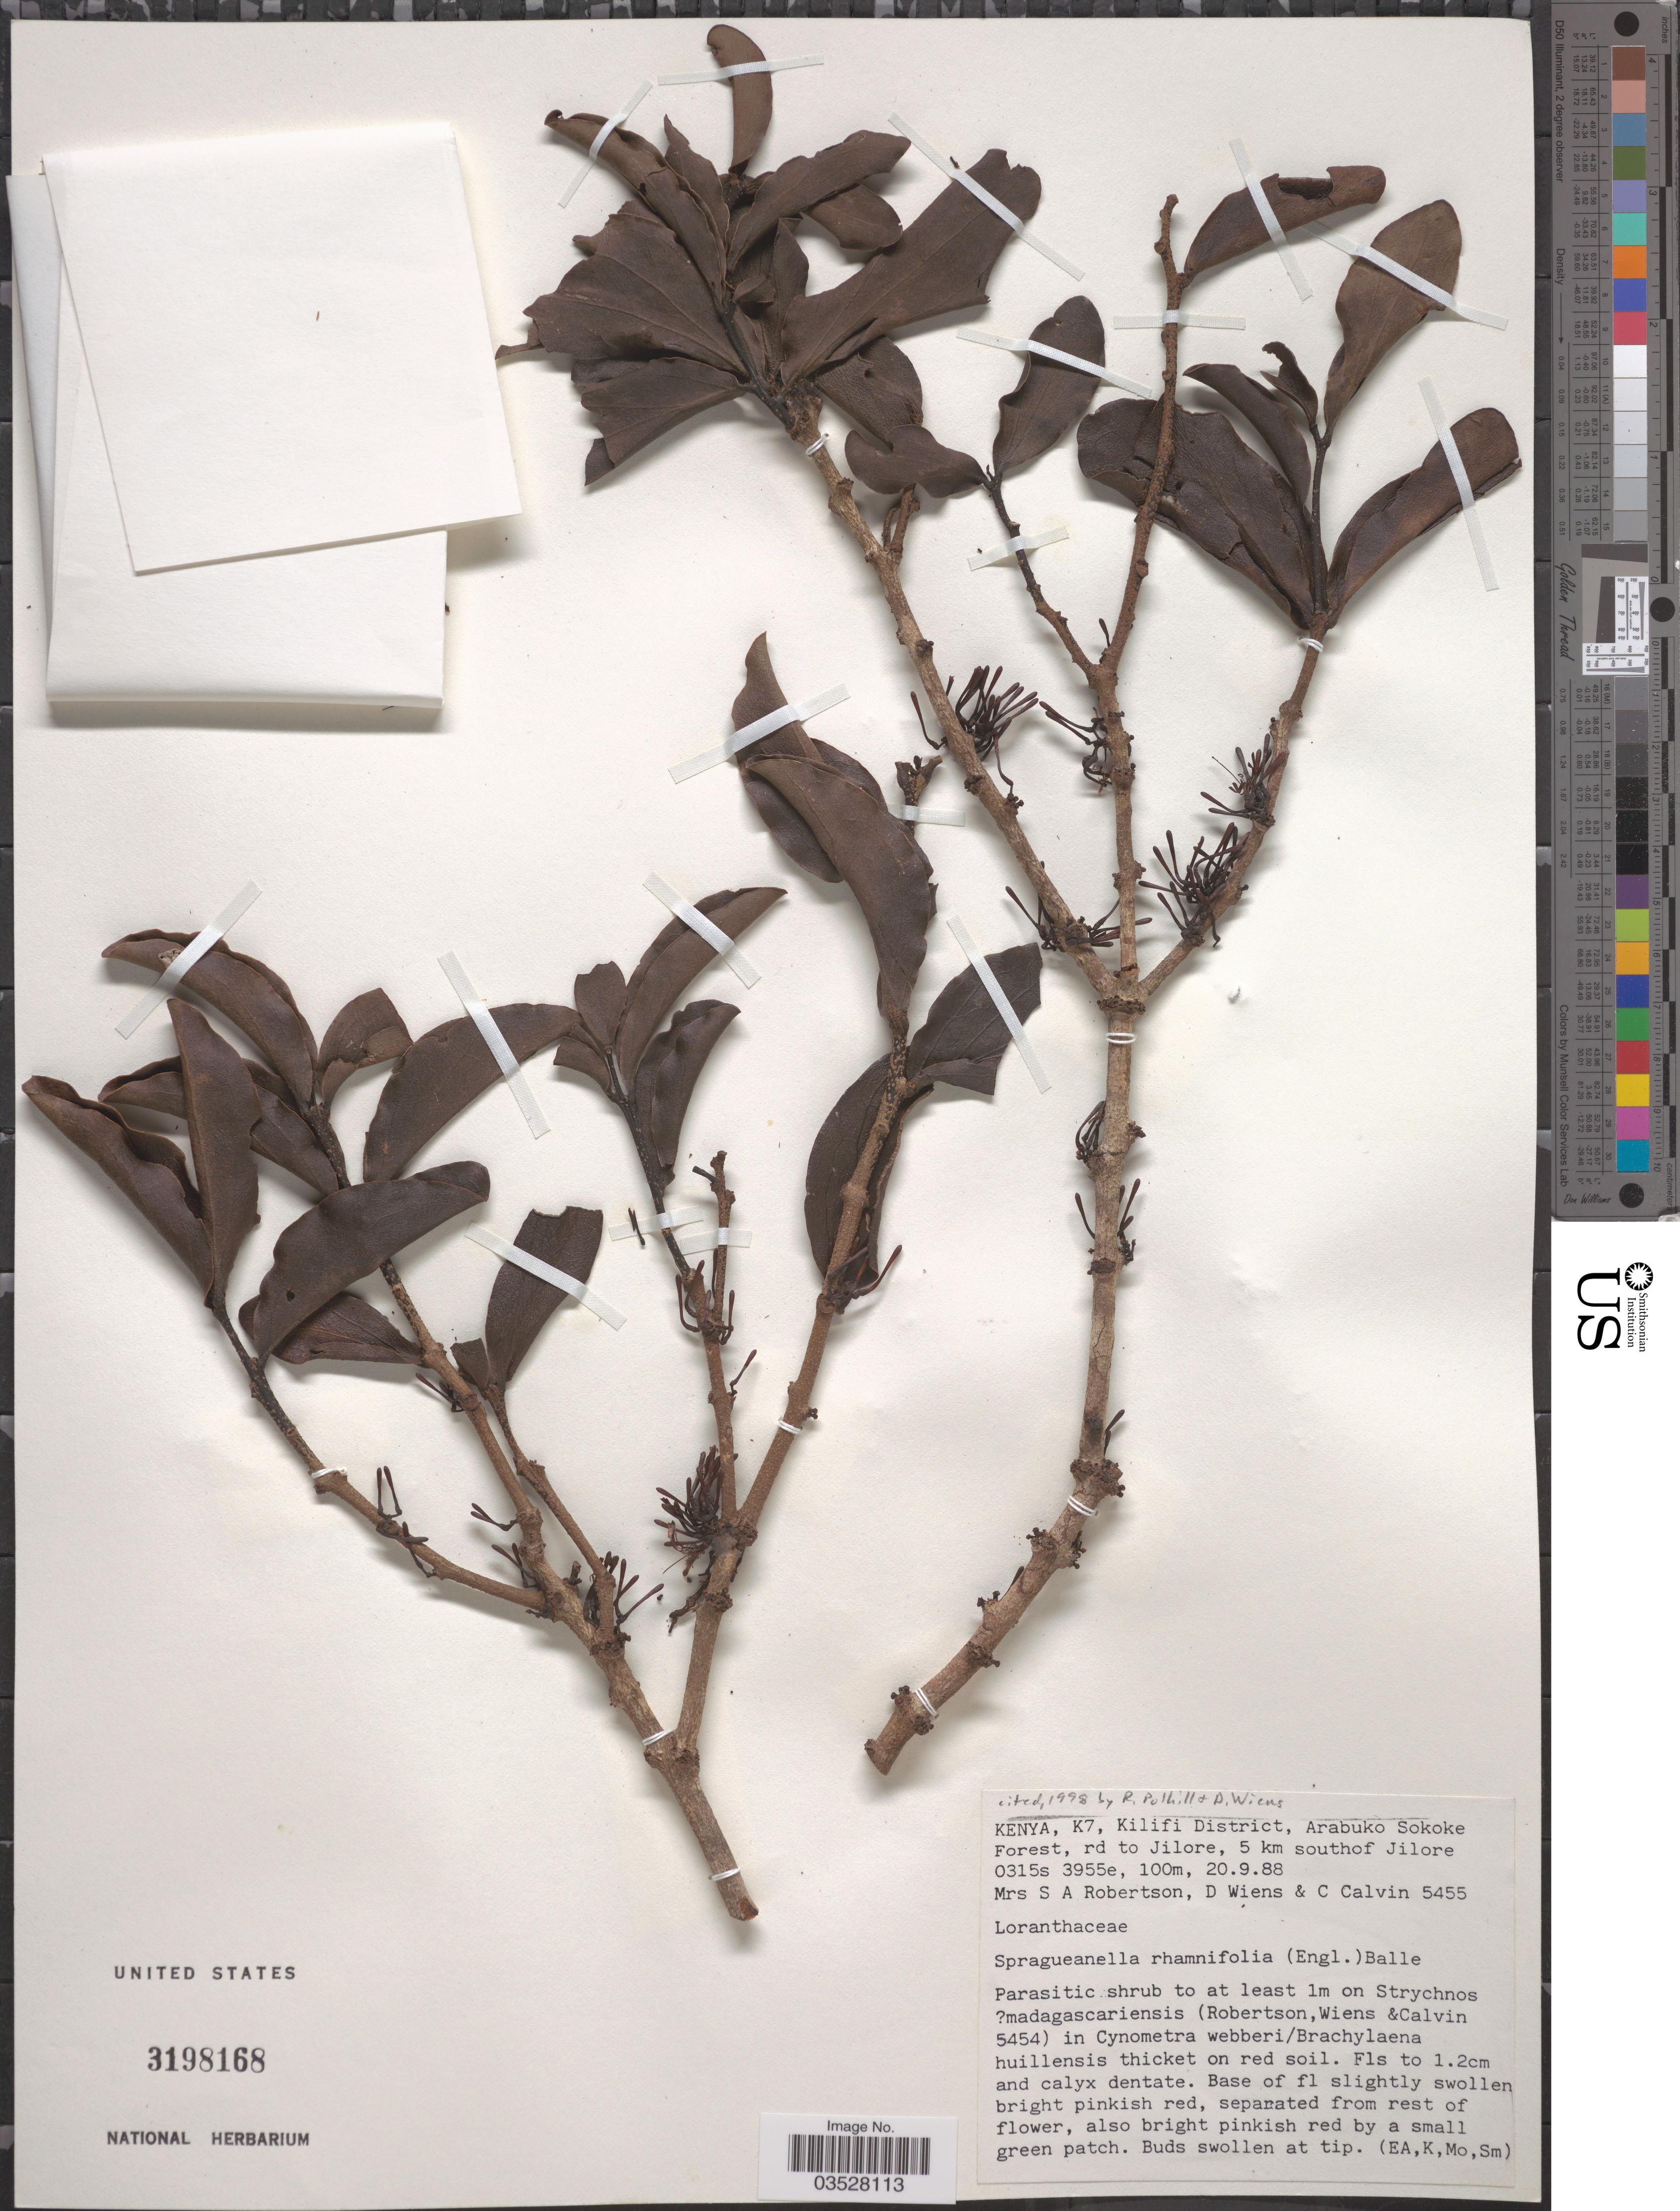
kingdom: Plantae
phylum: Tracheophyta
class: Magnoliopsida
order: Santalales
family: Loranthaceae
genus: Spragueanella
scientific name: Spragueanella rhamnifolia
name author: (Engl.) Balle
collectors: S. Robertson, D. Wiens & C. Calvin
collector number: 5455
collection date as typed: Transcribed d/m/y: 20/9/88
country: Kenya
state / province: Kilifi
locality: K7, Kilifi District, Arabuko Sokoke Forest, rd to Jilore, 5 km south of Jilore.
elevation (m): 100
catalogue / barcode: US 3198168